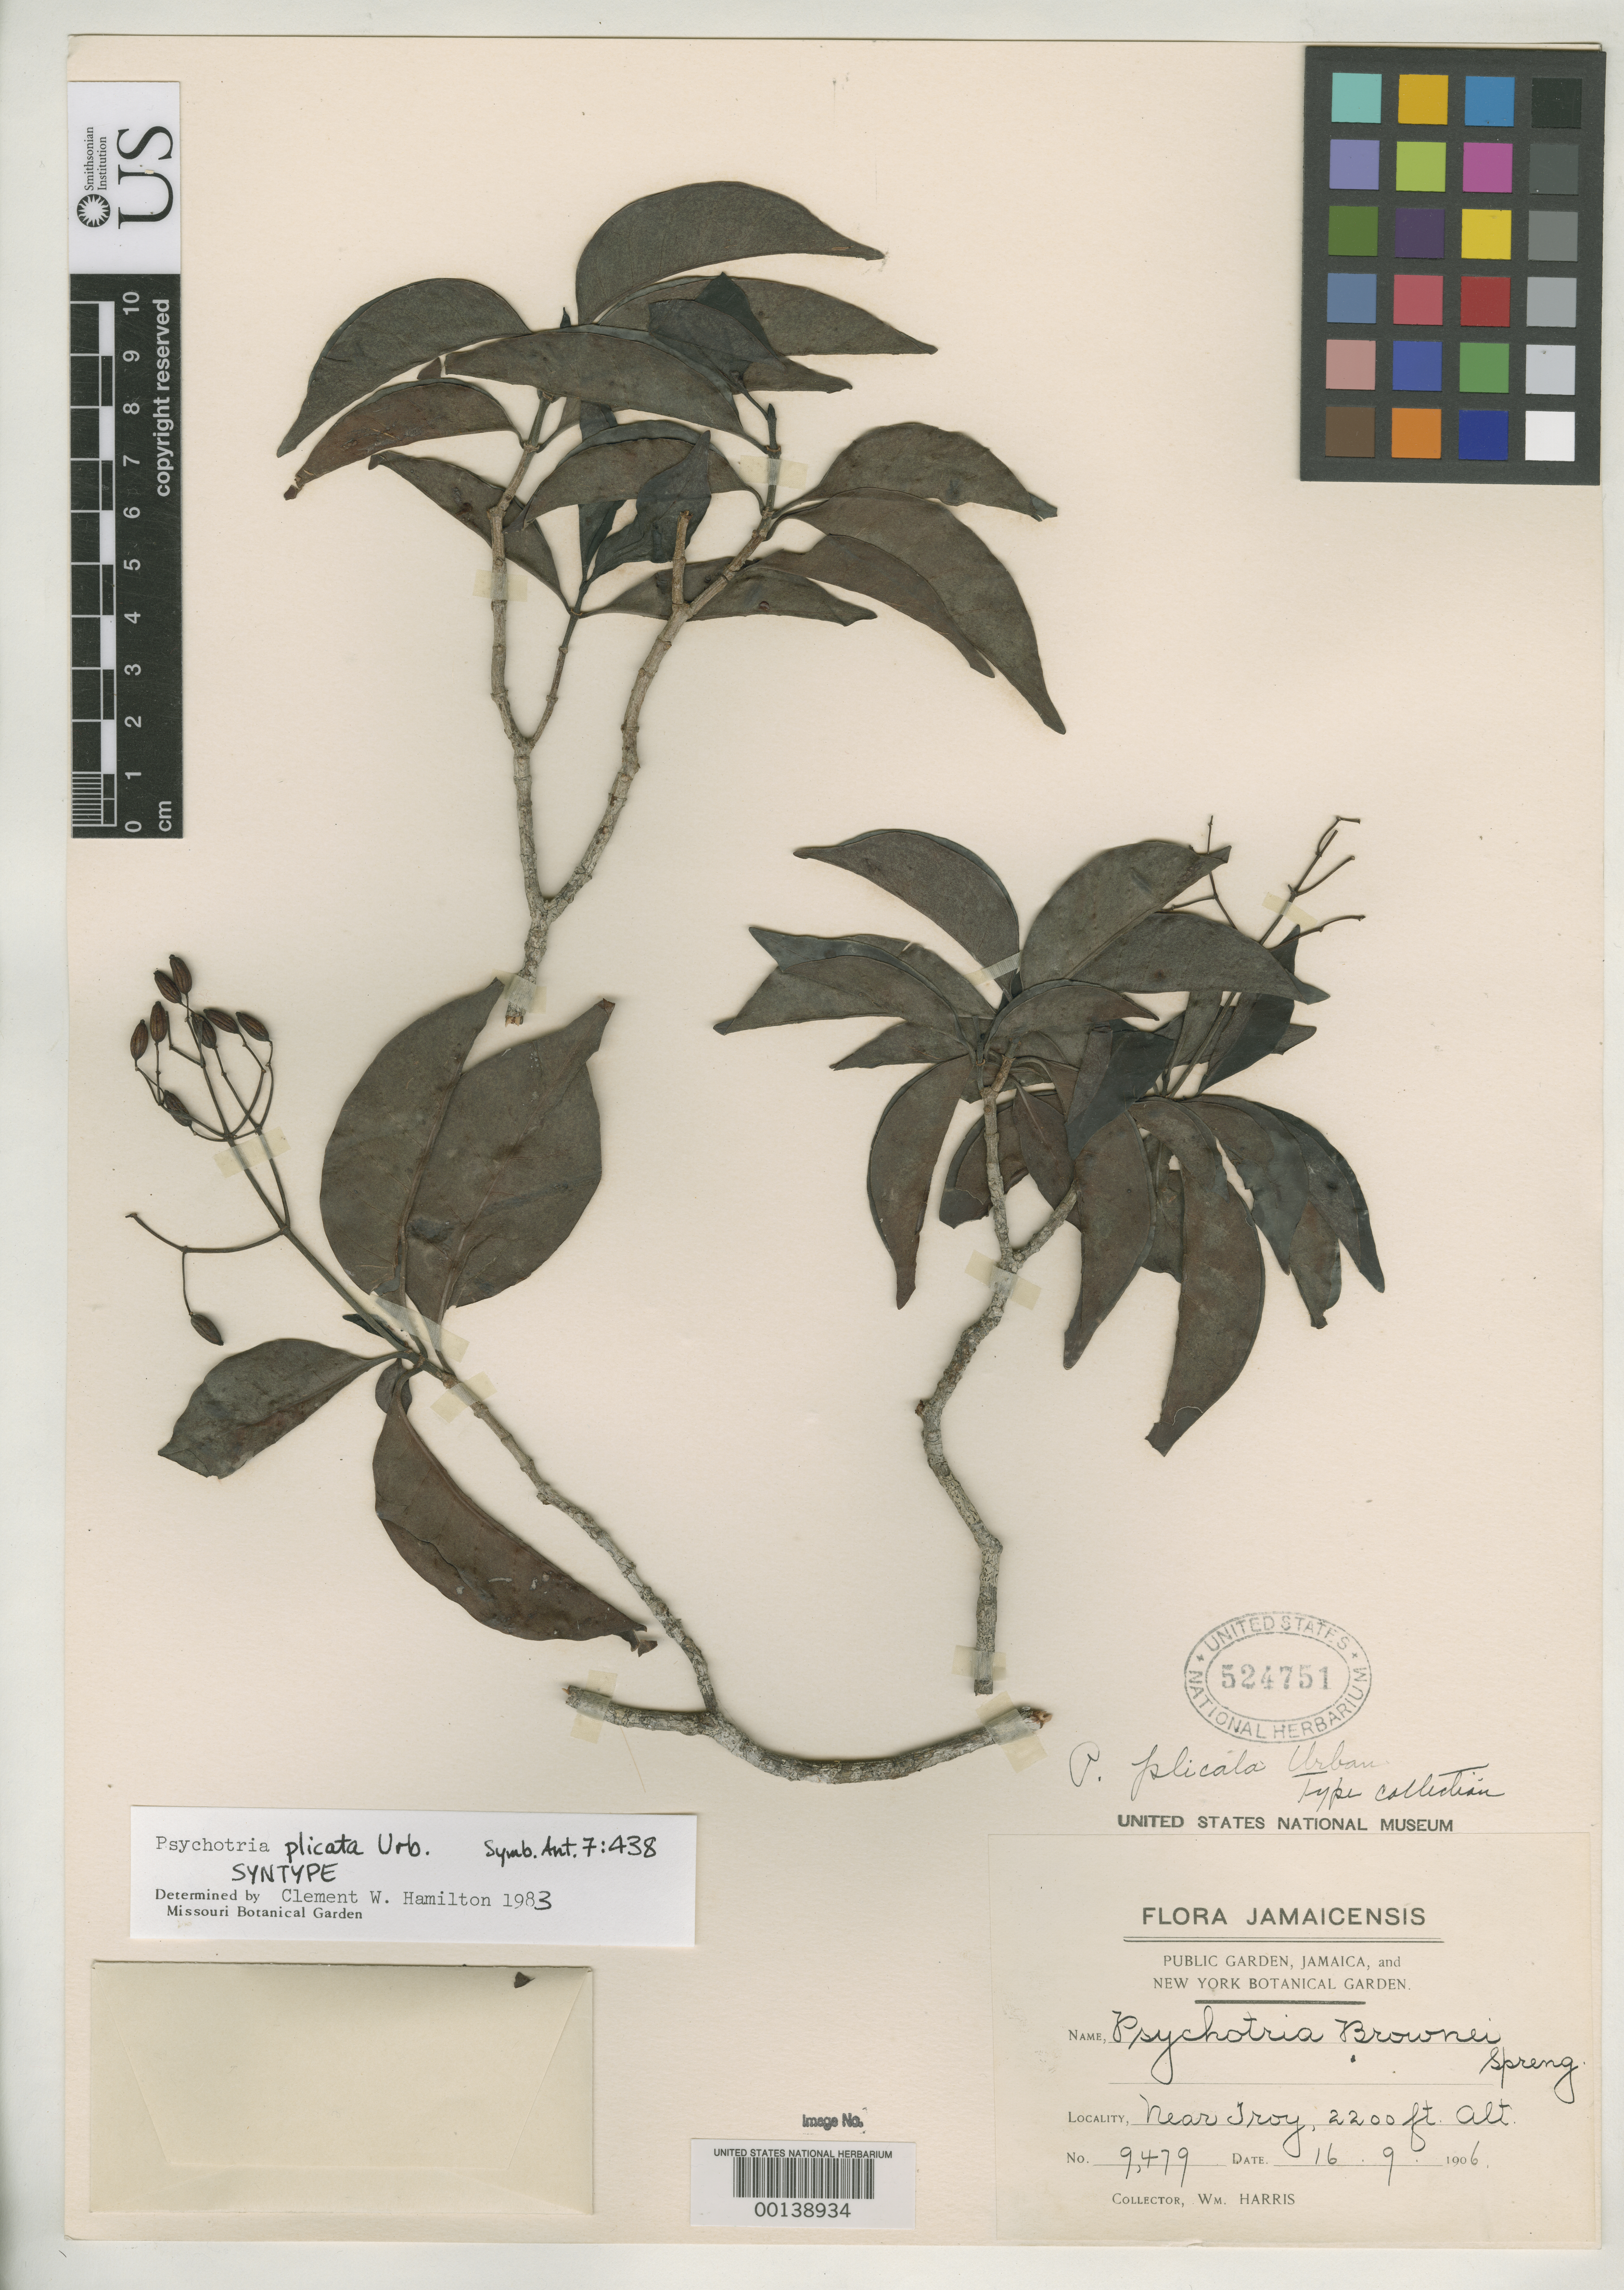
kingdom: Plantae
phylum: Tracheophyta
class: Magnoliopsida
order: Gentianales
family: Rubiaceae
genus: Psychotria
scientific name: Psychotria plicata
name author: Urb.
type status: Isotype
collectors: W. H. Harris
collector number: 9479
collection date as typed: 16 Sep 1906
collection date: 1906-09-16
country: Jamaica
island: Greater Antilles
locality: Near Troy.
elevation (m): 730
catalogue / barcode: US 524751